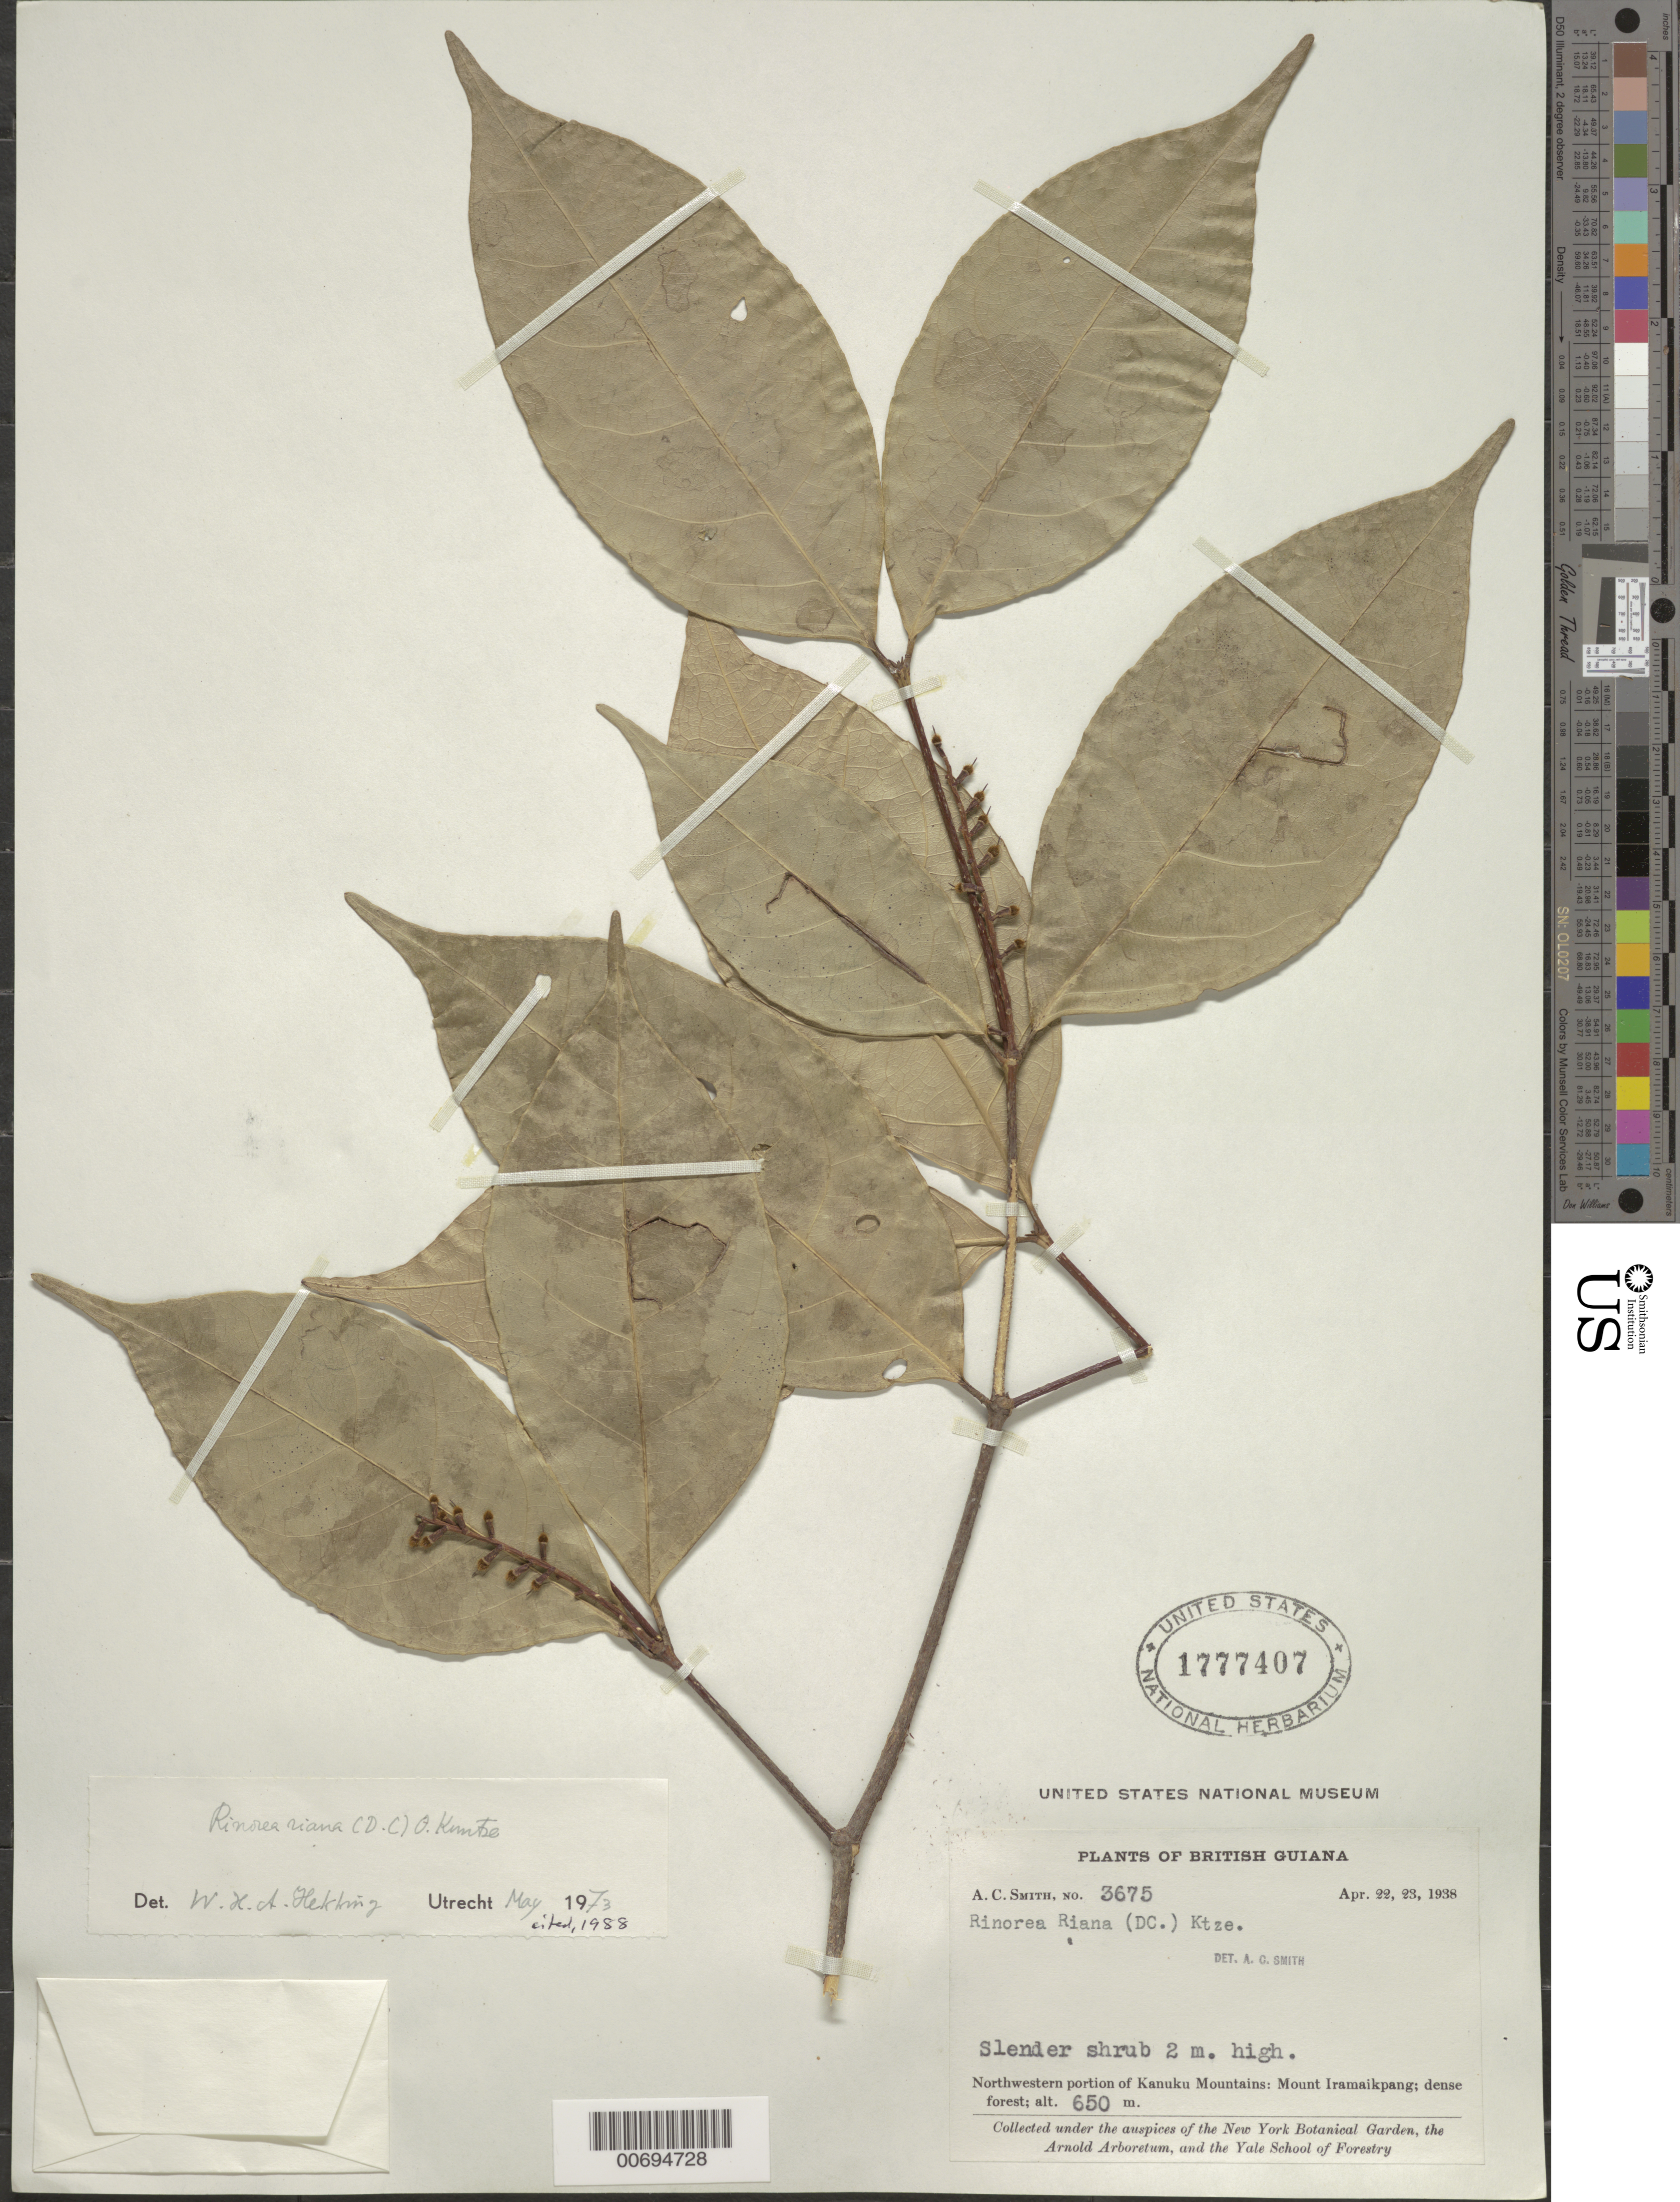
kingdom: Plantae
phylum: Tracheophyta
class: Magnoliopsida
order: Malpighiales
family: Violaceae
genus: Rinorea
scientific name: Rinorea riana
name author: Kuntze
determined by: Hekking, W. H. A.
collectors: A. C. Smith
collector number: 3675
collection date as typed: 22-Apr-38 to 23-Apr-38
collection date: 1938-04-22/1938-04-23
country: Guyana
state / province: U. Takutu-U. Essequibo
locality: Kanuku Mts., NW portion; Mount Iramaikpang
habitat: Dense forest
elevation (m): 650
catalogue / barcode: US 1777407